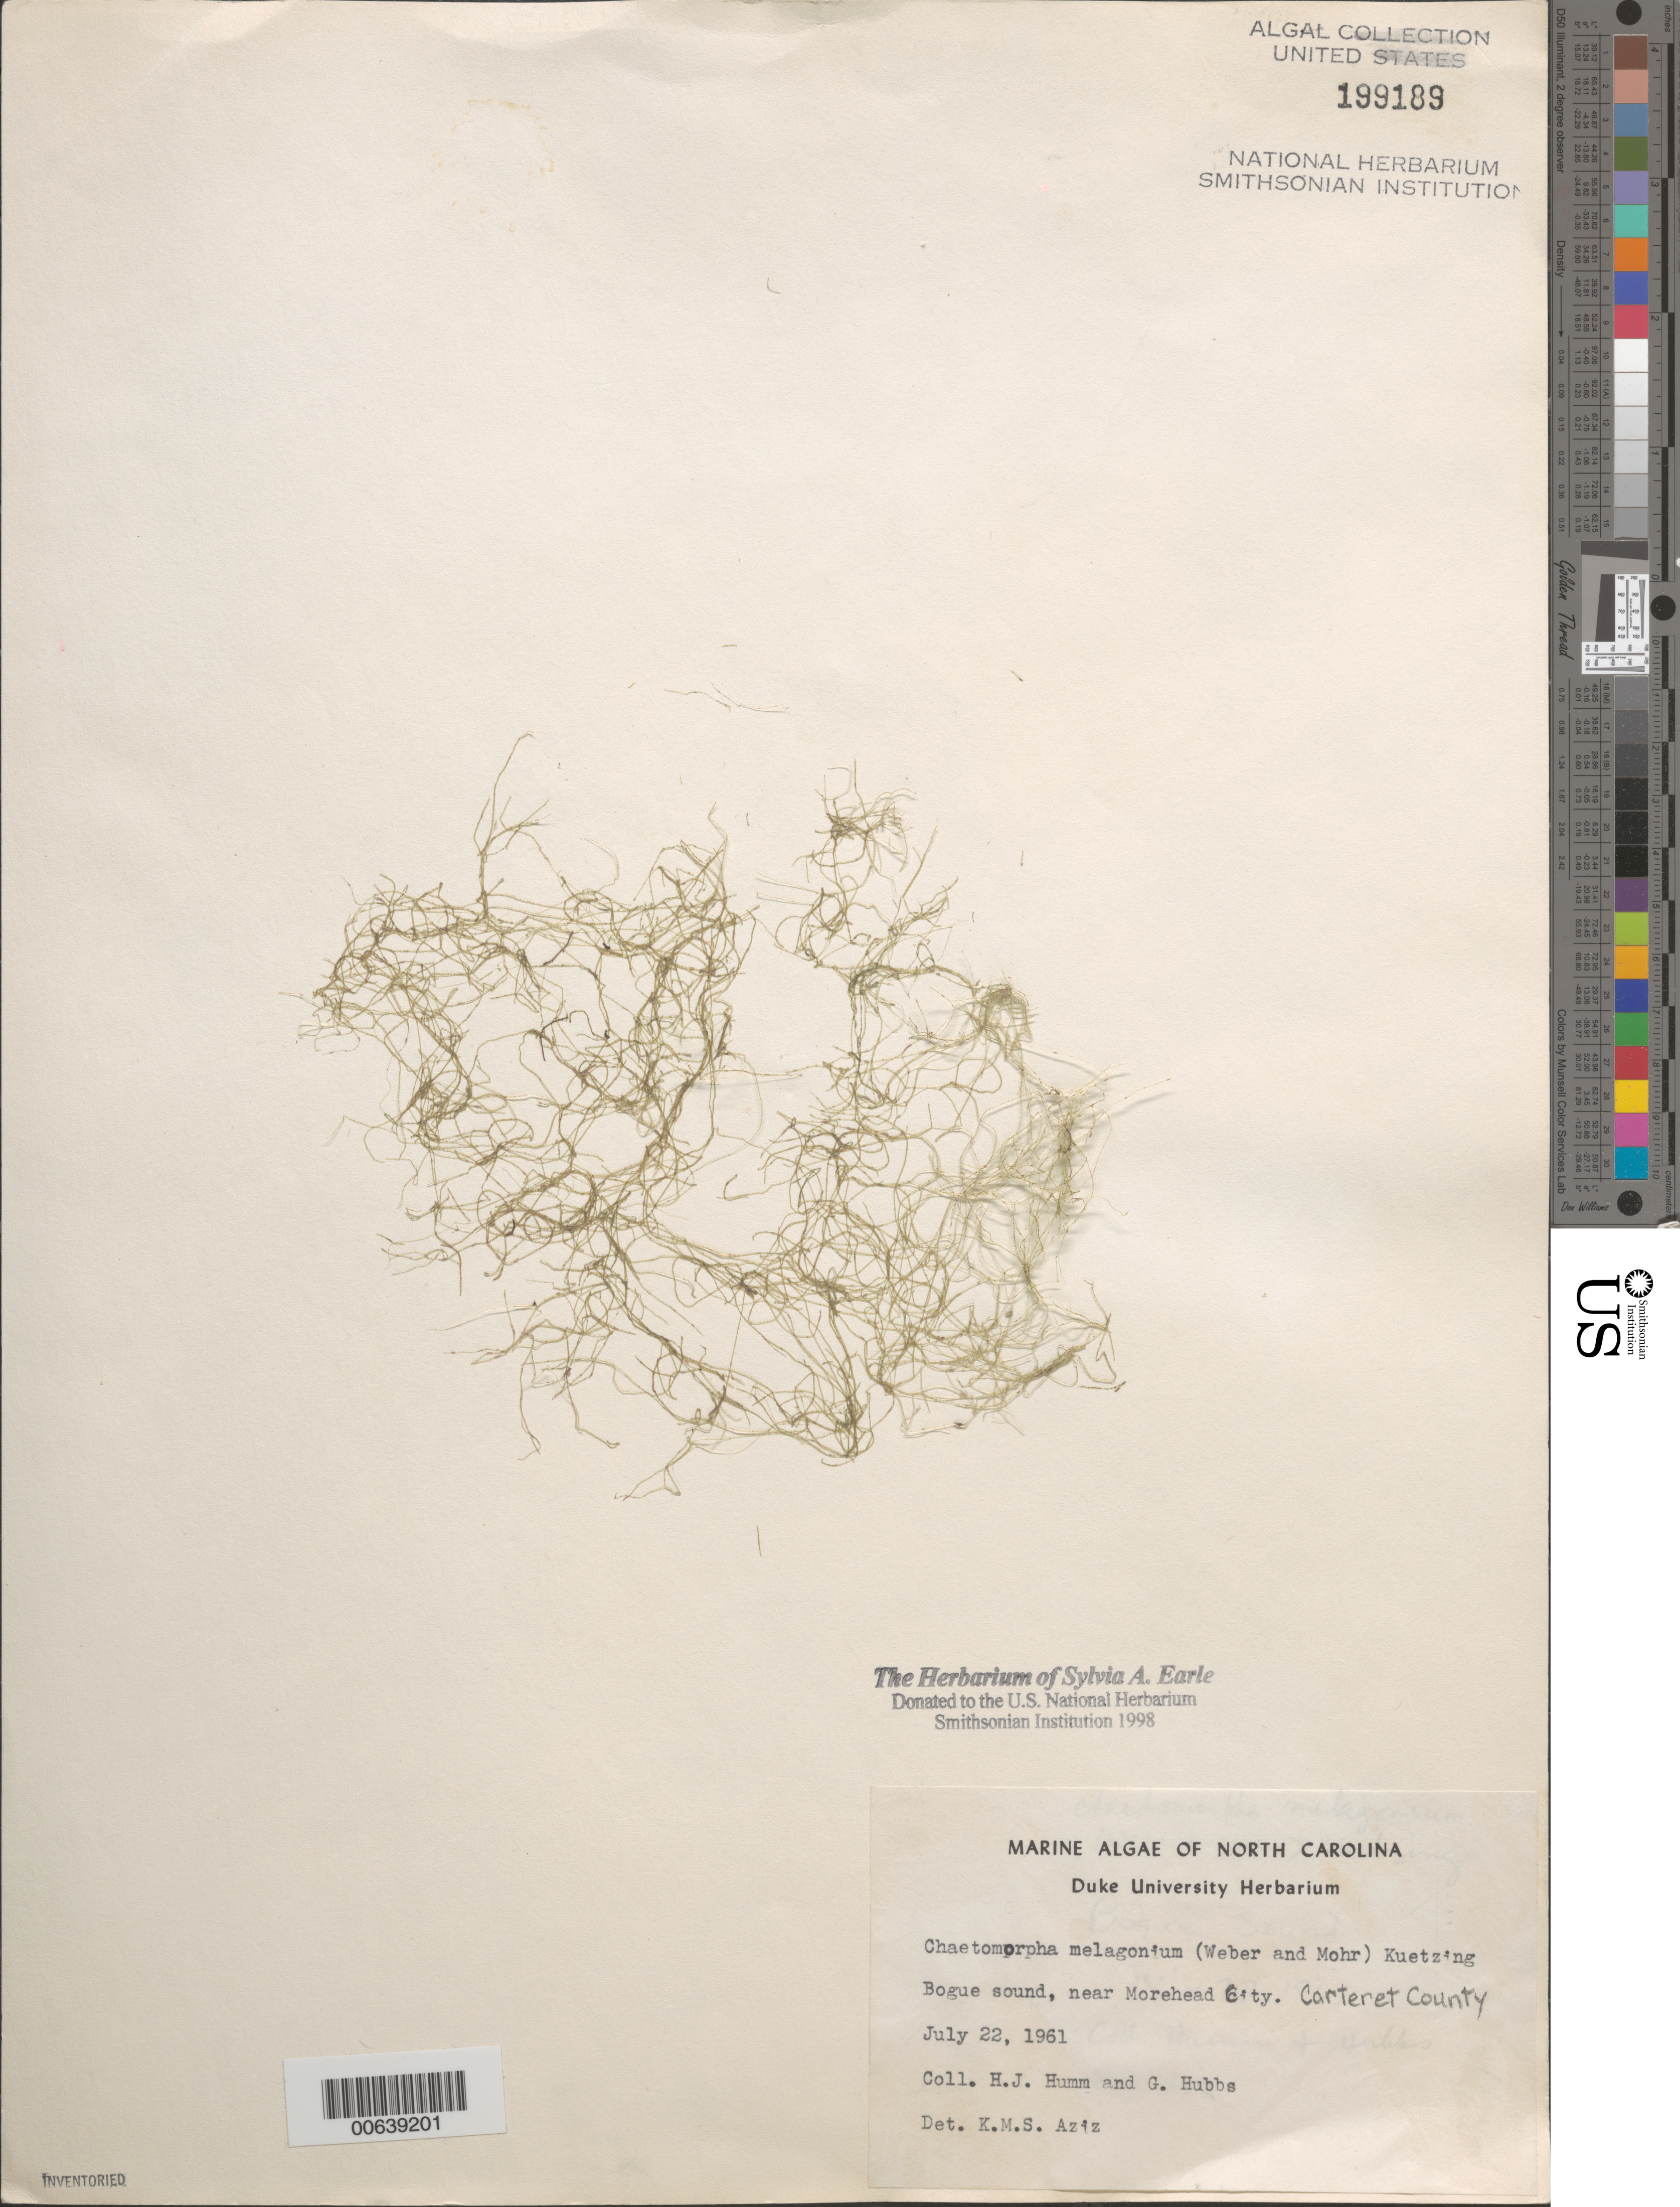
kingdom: Plantae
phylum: Chlorophyta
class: Ulvophyceae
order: Cladophorales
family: Cladophoraceae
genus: Chaetomorpha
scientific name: Chaetomorpha melagonium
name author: (F. Weber & D. Mohr) Kützing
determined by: Aziz, K. M. S.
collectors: H. J. Humm & G. Hubbs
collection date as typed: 22 Jul 1961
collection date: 1961-07-22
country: United States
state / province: North Carolina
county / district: Carteret County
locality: Bogue Sound, near Morehead City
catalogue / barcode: US 199189